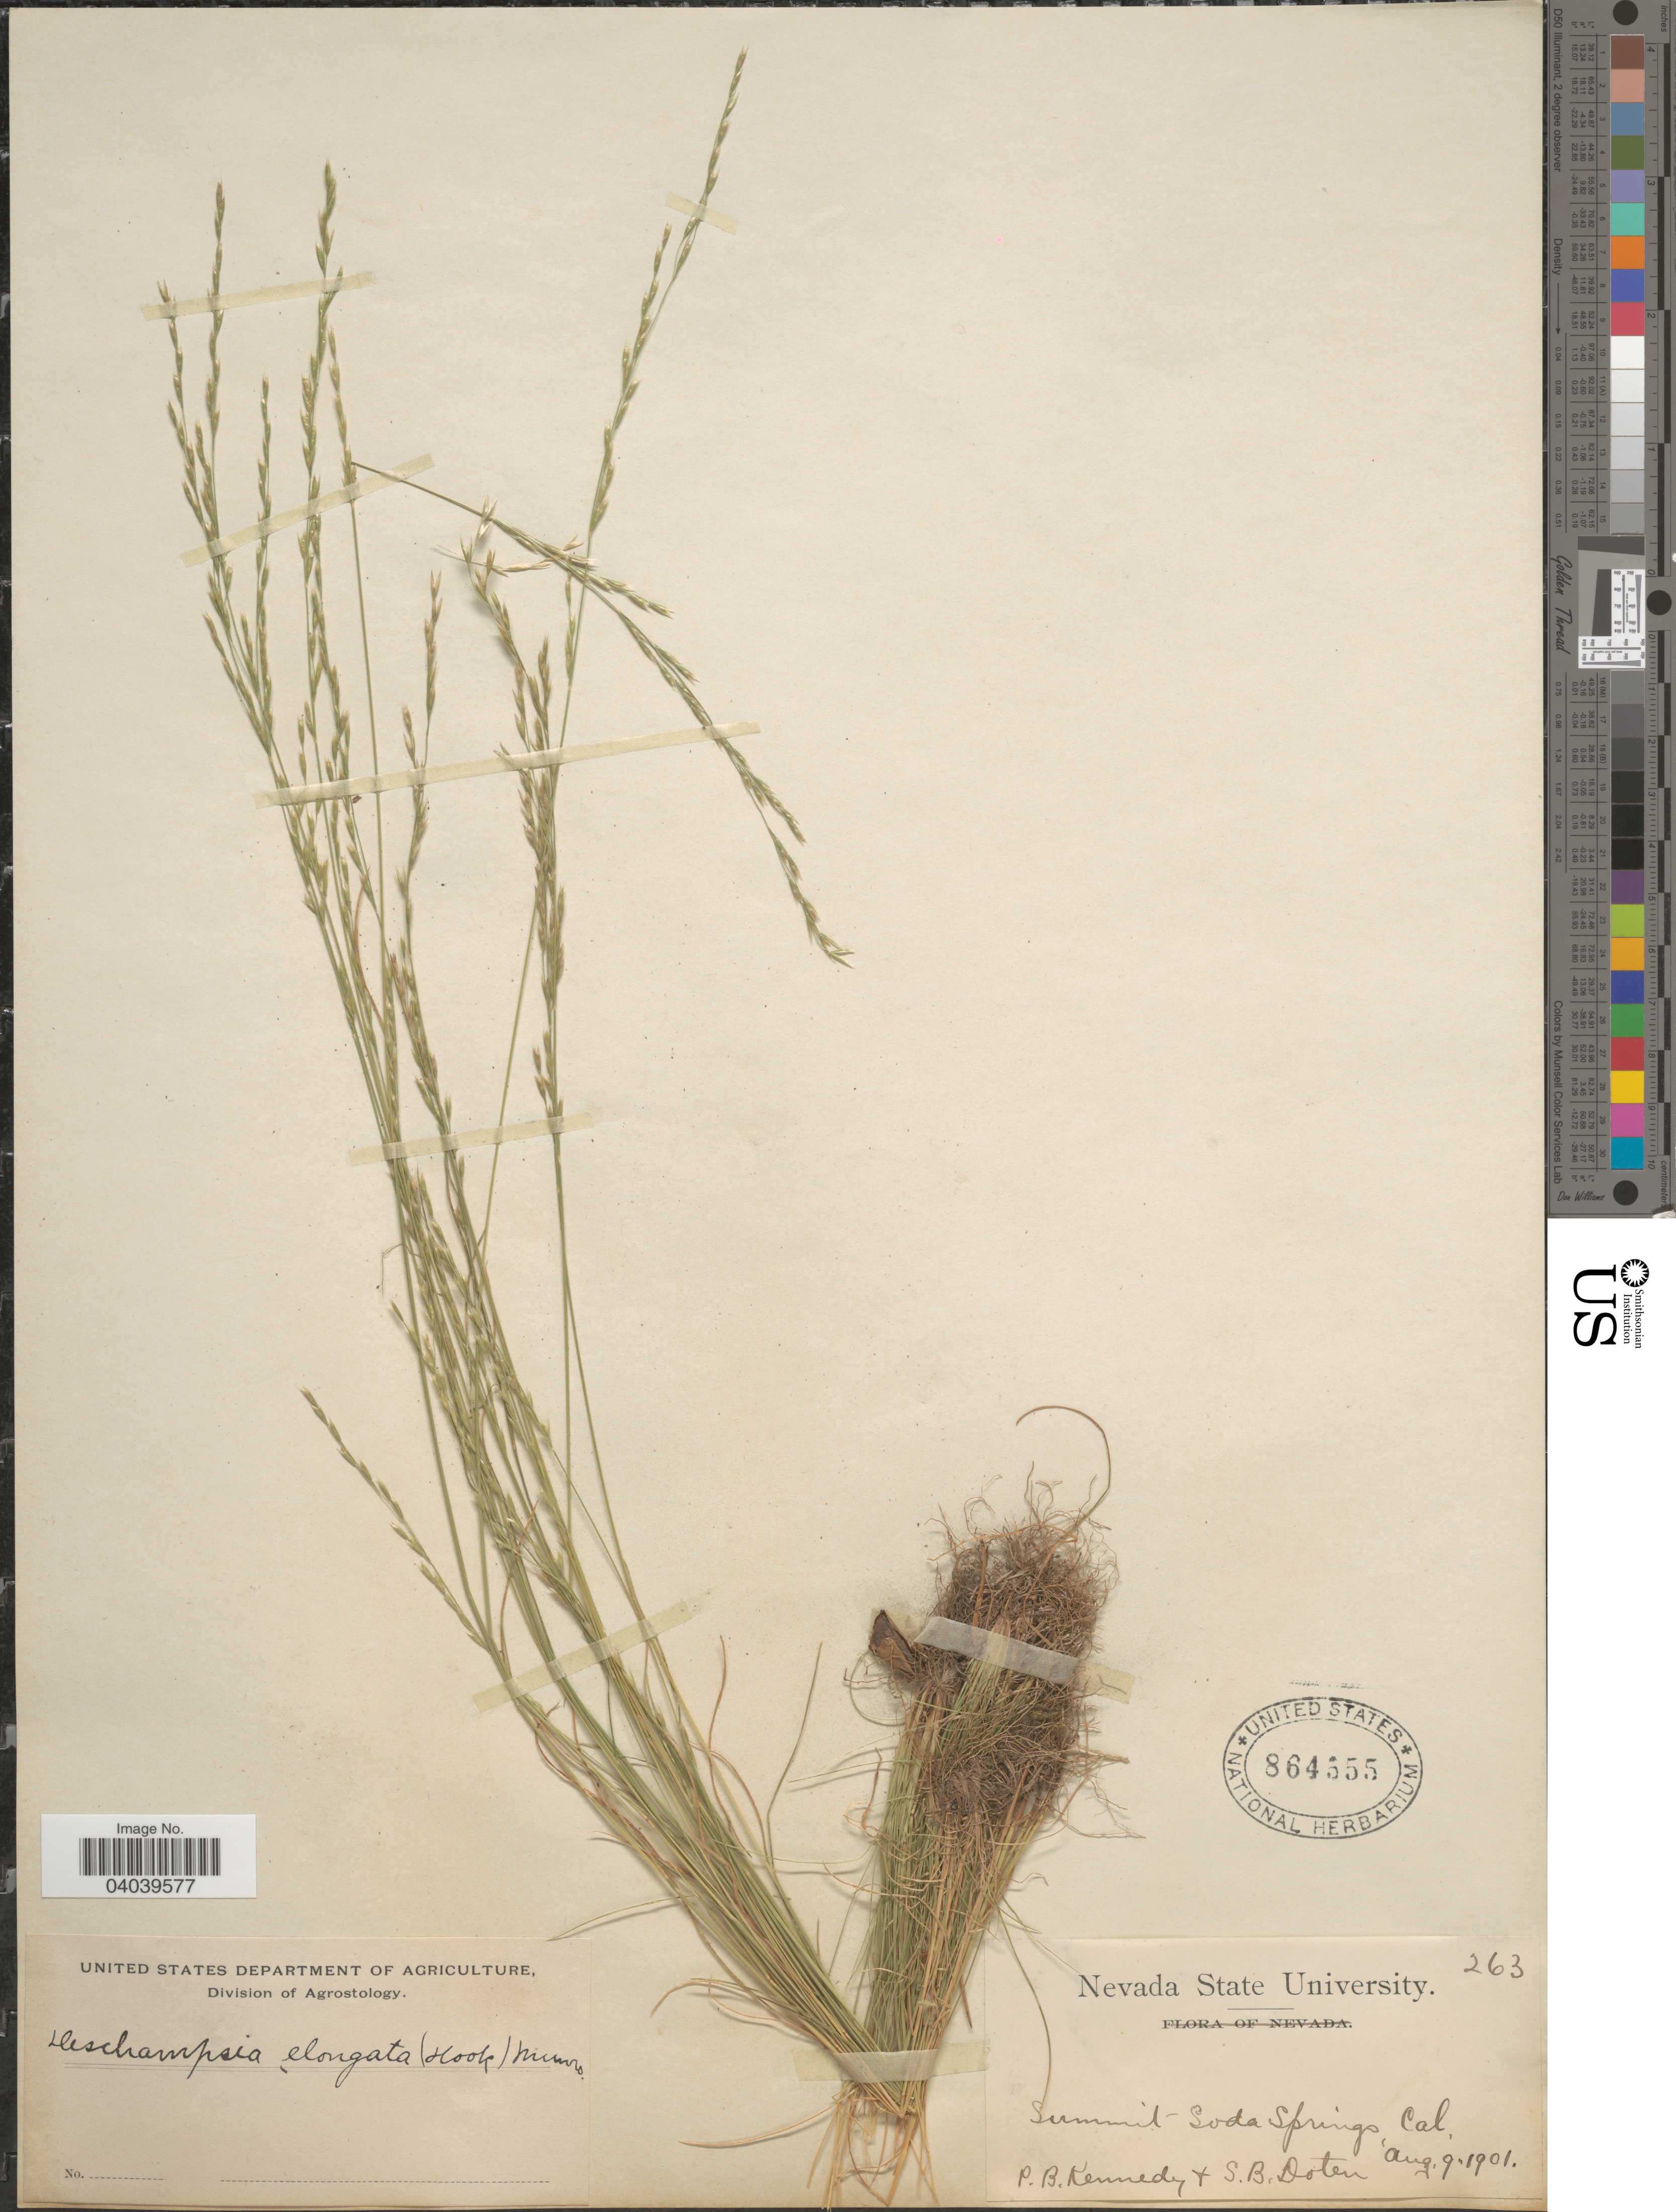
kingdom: Plantae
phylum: Tracheophyta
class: Liliopsida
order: Poales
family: Poaceae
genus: Deschampsia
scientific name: Deschampsia elongata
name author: (Hook.) Munro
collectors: P. B. Kennedy & S. Doten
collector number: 263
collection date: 1901-08-09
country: United States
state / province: California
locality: Summit- Soda Springs.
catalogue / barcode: US 864555